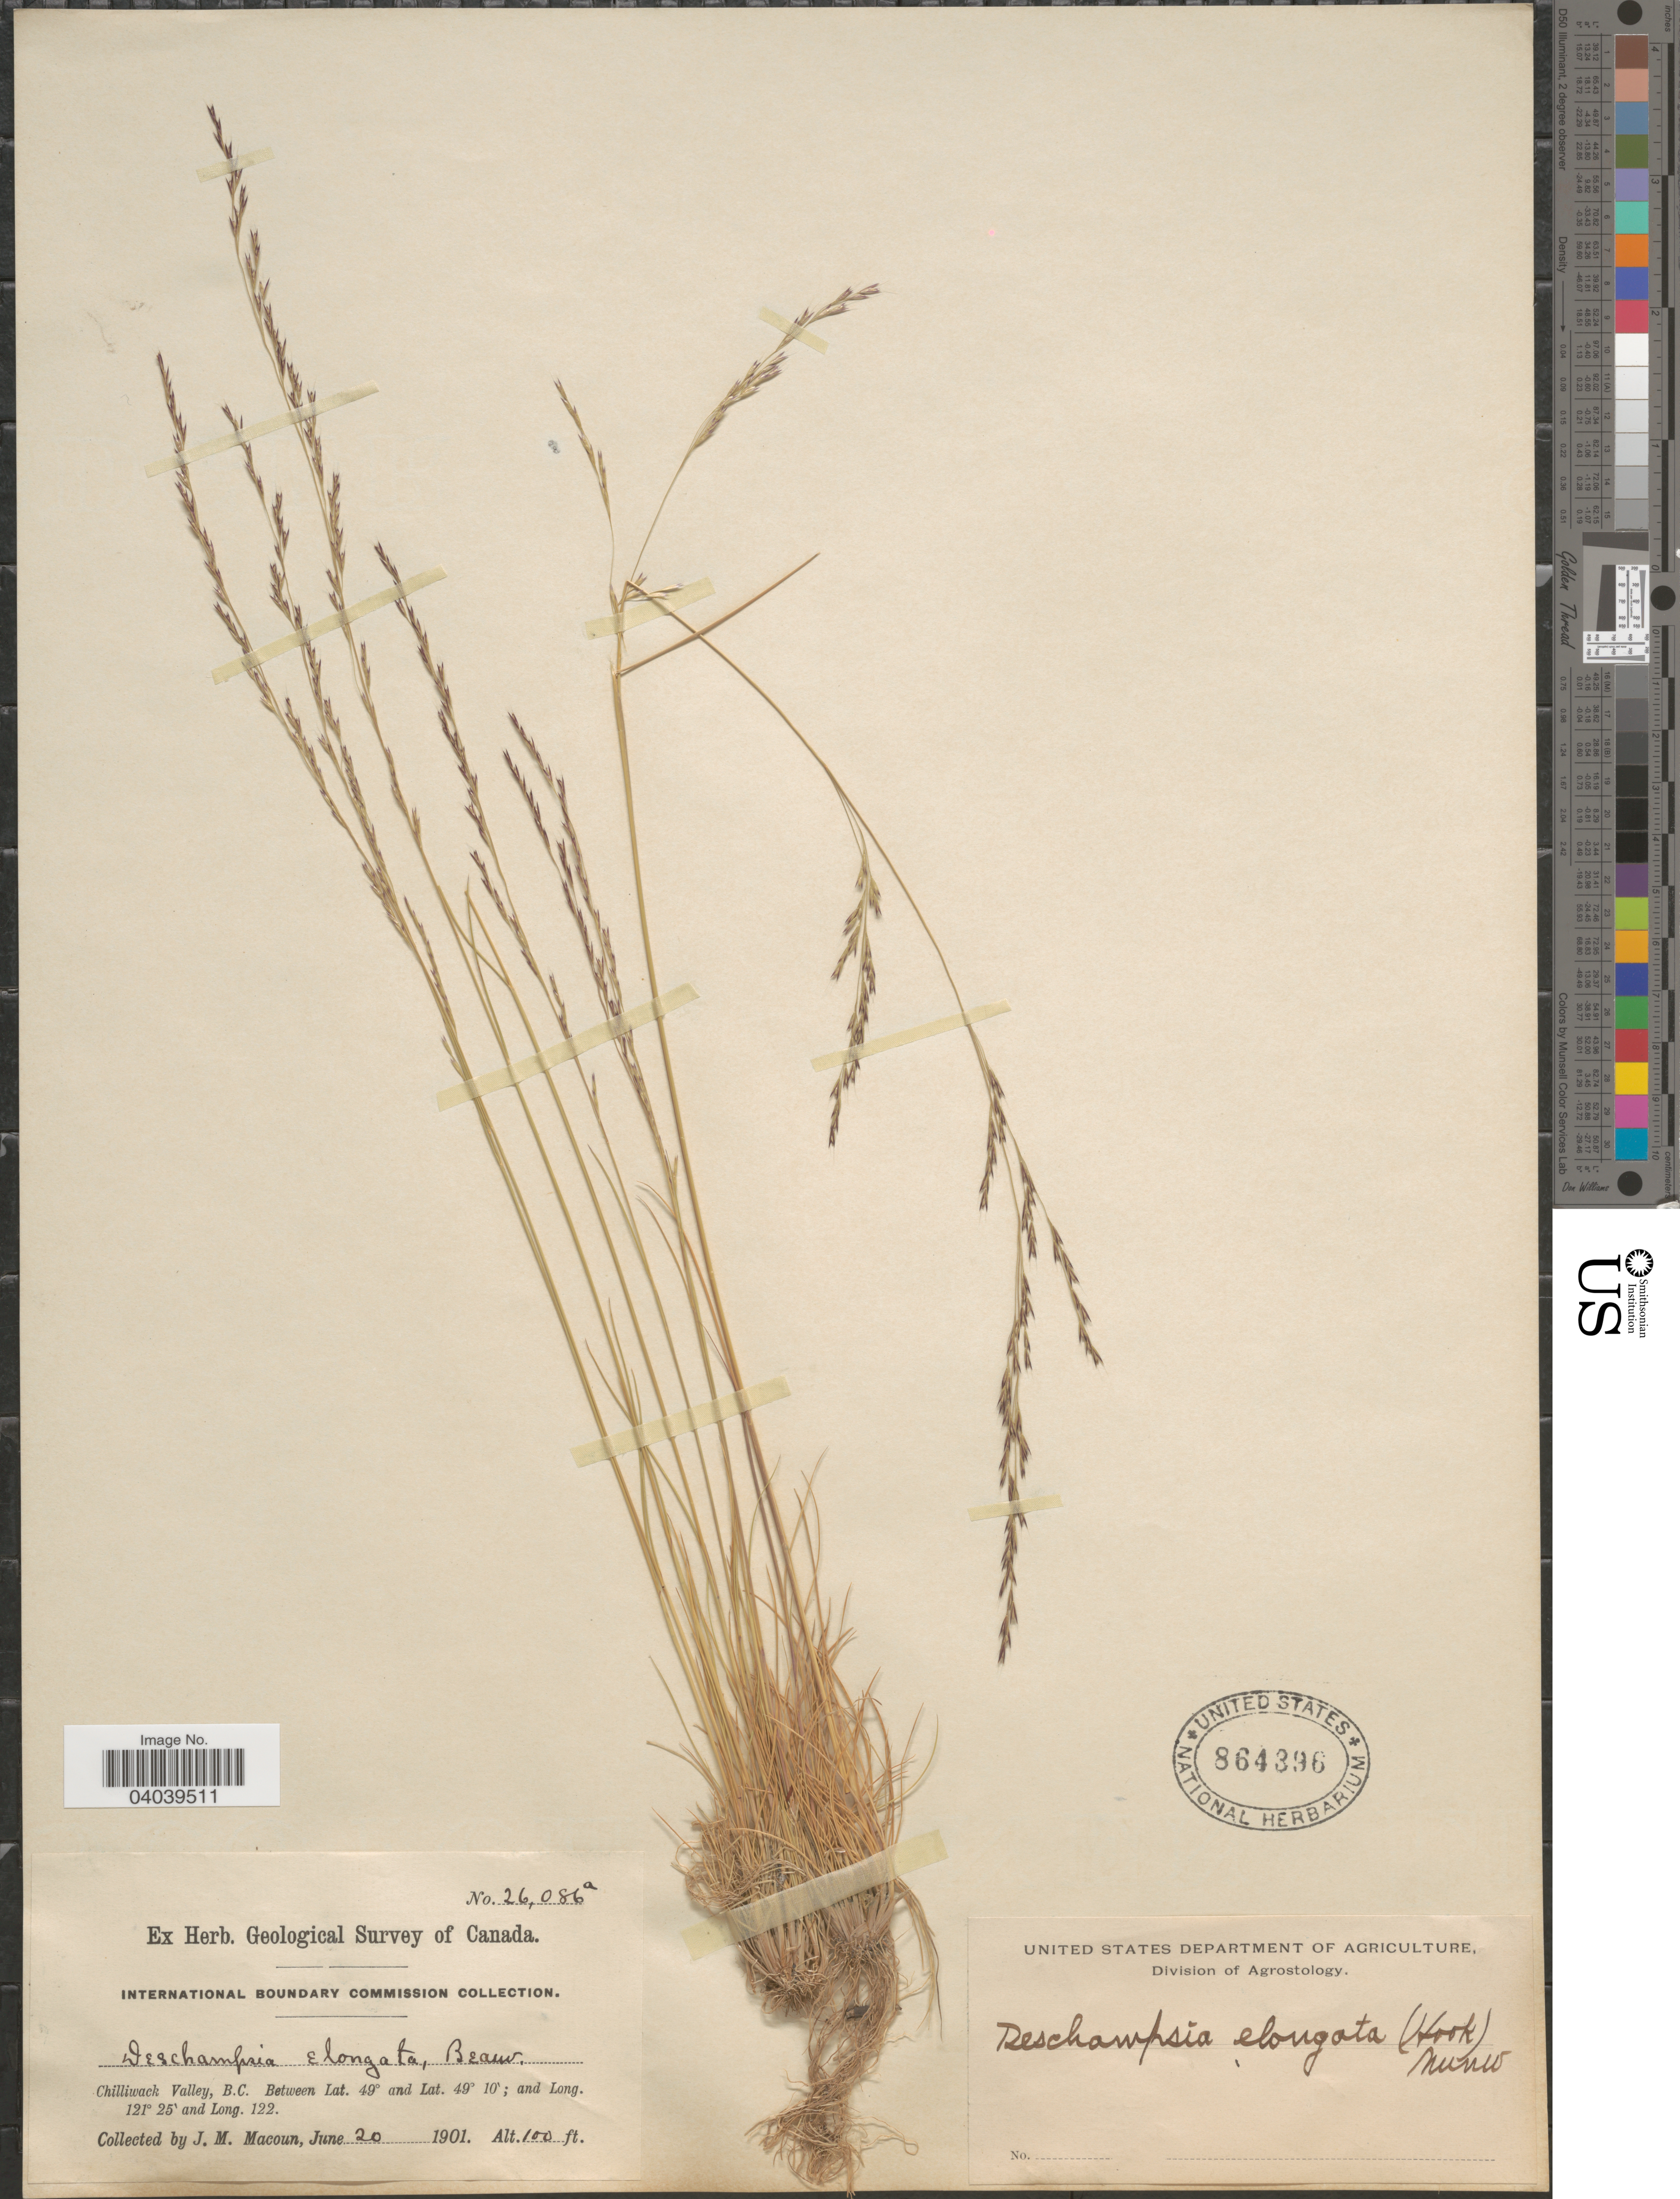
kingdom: Plantae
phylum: Tracheophyta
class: Liliopsida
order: Poales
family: Poaceae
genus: Deschampsia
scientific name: Deschampsia elongata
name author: (Hook.) Munro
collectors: J. M. Macoun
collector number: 26086a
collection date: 1901-06-20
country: Canada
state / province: British Columbia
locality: Chilliwack Valley.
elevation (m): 30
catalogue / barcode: US 864396